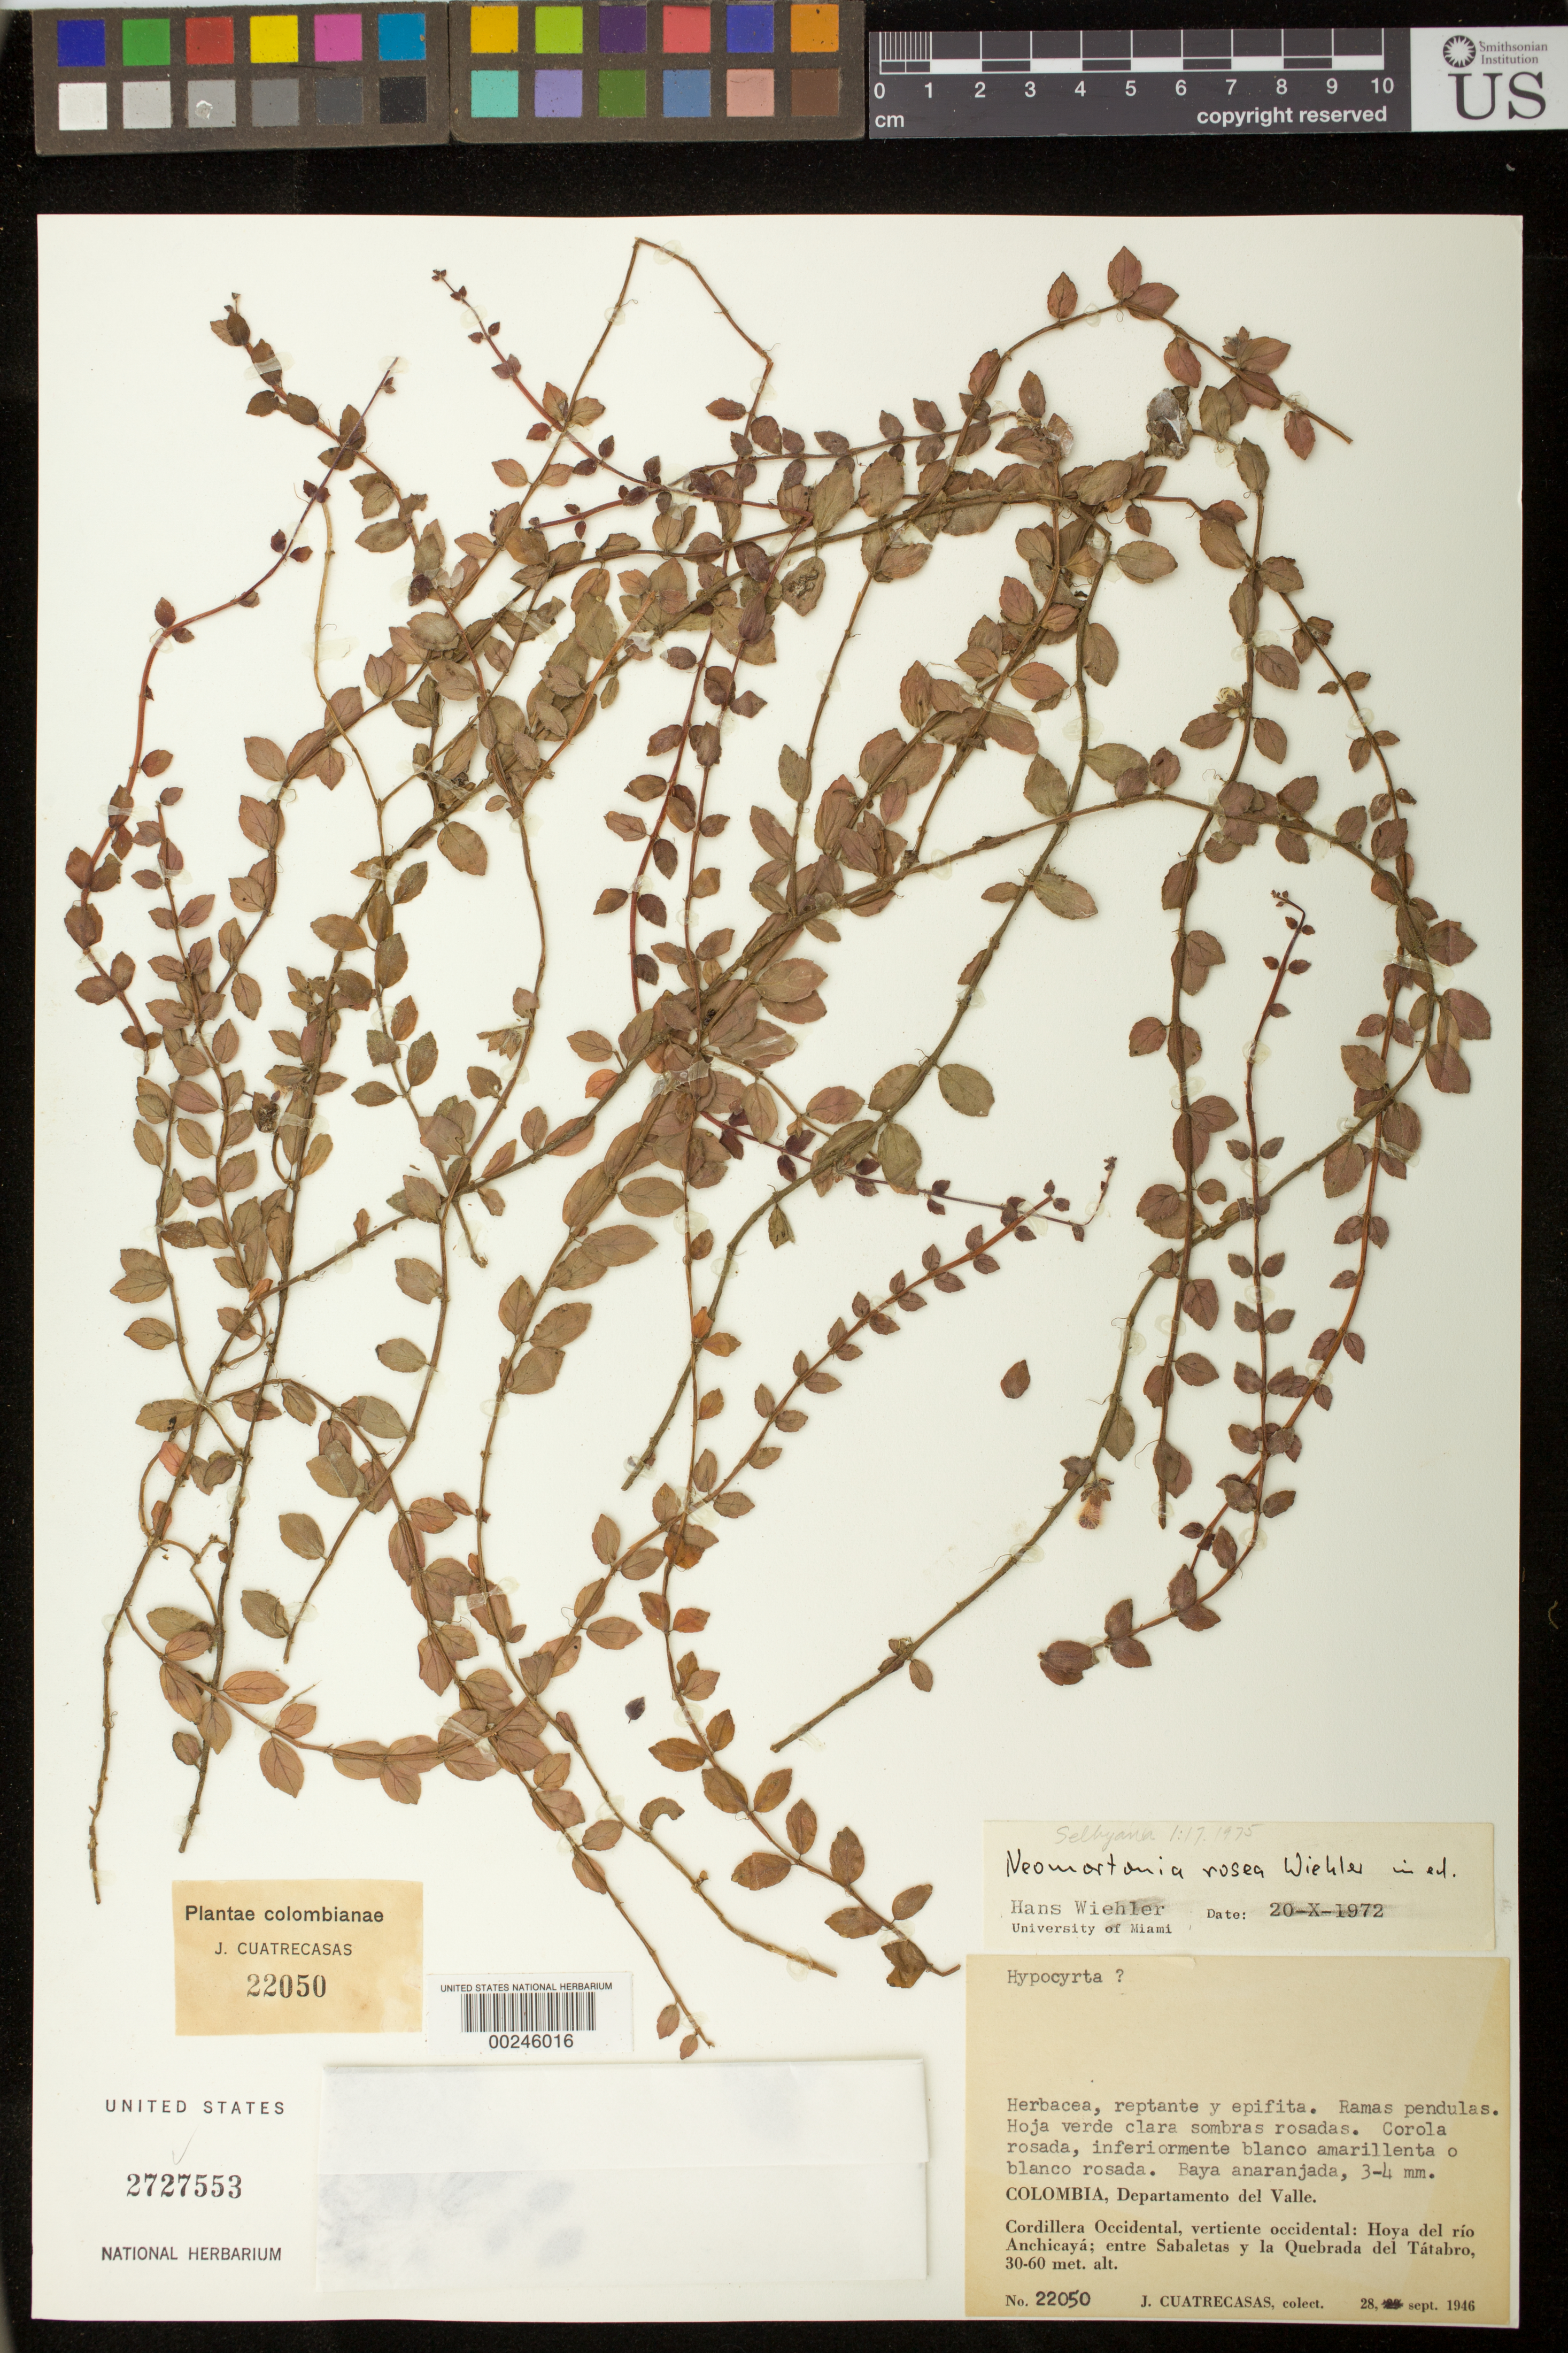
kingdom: Plantae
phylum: Tracheophyta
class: Magnoliopsida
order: Lamiales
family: Gesneriaceae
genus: Neomortonia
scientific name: Neomortonia rosea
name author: Wiehler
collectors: J. Cuatrecasas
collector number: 22050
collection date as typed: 28 Sep 1946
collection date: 1946-09-28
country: Colombia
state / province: Valle del Cauca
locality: Cordillera Occidental, western slope, valley of Rio Anchicaya, between Sabaletas and la Quebrada del Tatabro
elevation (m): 30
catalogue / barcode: US 2727553